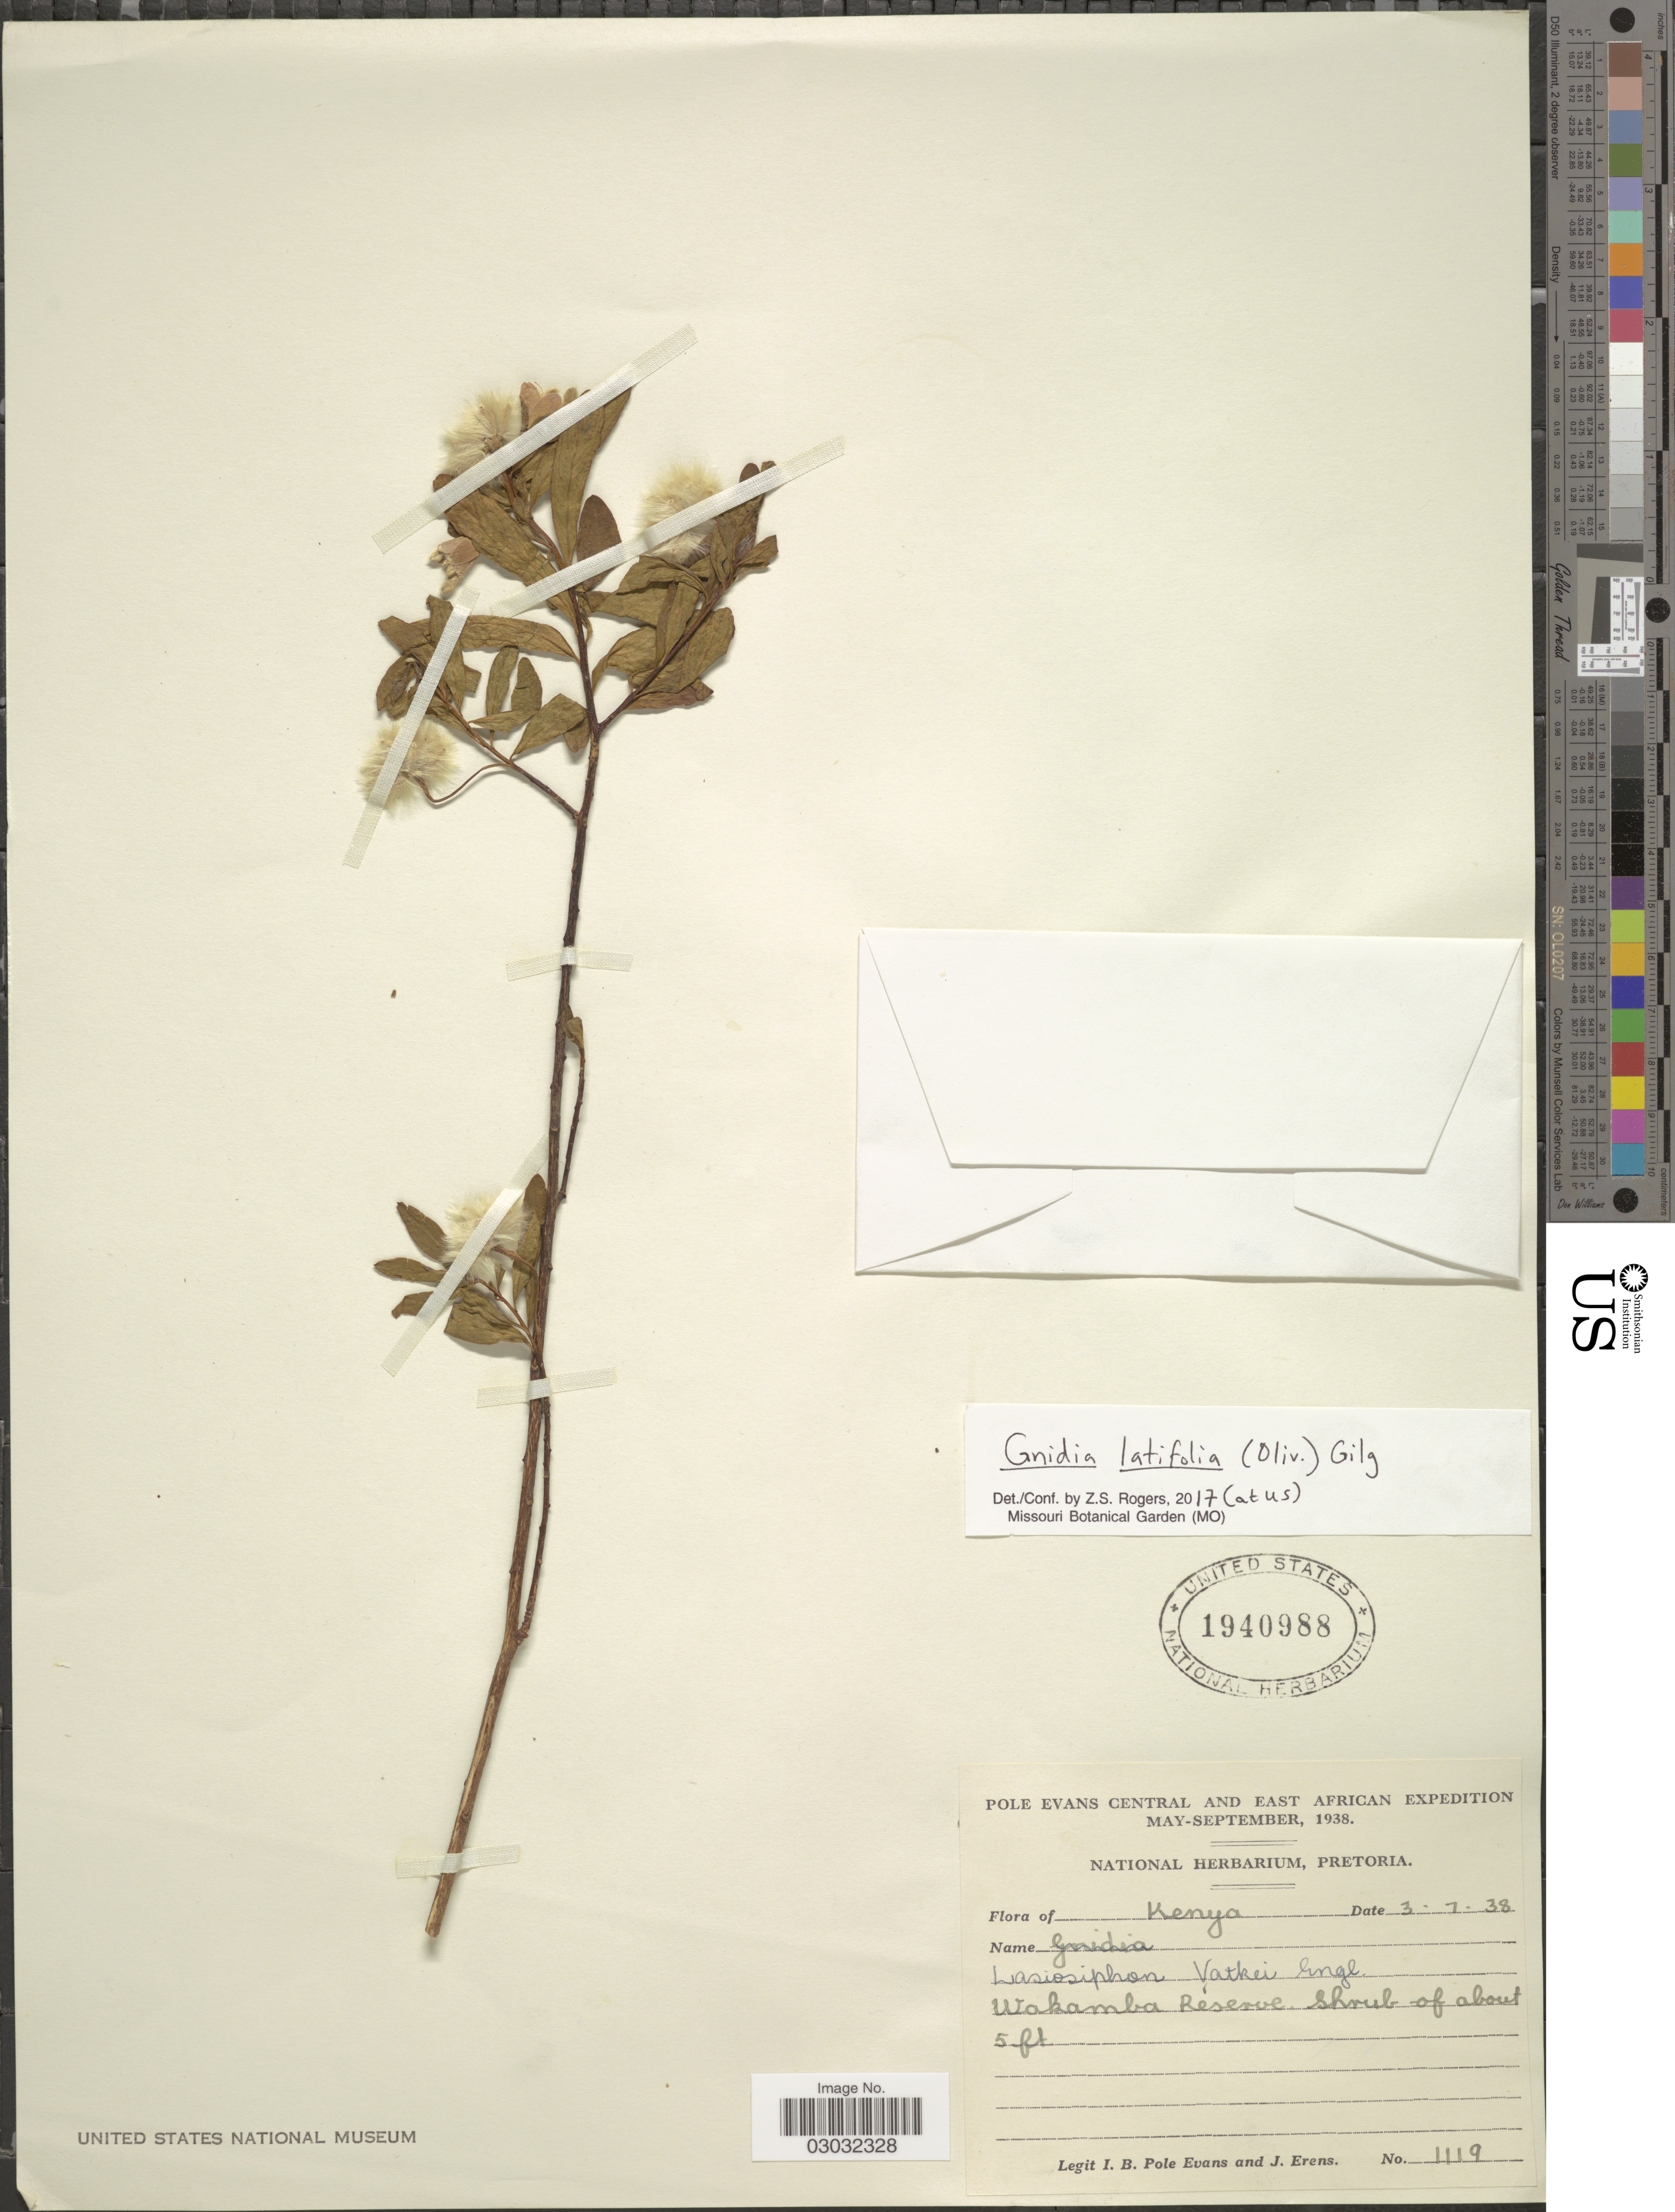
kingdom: Plantae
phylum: Tracheophyta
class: Magnoliopsida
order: Malvales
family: Thymelaeaceae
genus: Lasiosiphon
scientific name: Lasiosiphon latifolius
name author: (Oliv.) Brenan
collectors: I. B. Pole-Evans & J. Erens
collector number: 1119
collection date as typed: Transcribed d/m/y: 3/7/38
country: Kenya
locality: Central and East African. Wakamba Reserve.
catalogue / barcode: US 1940988